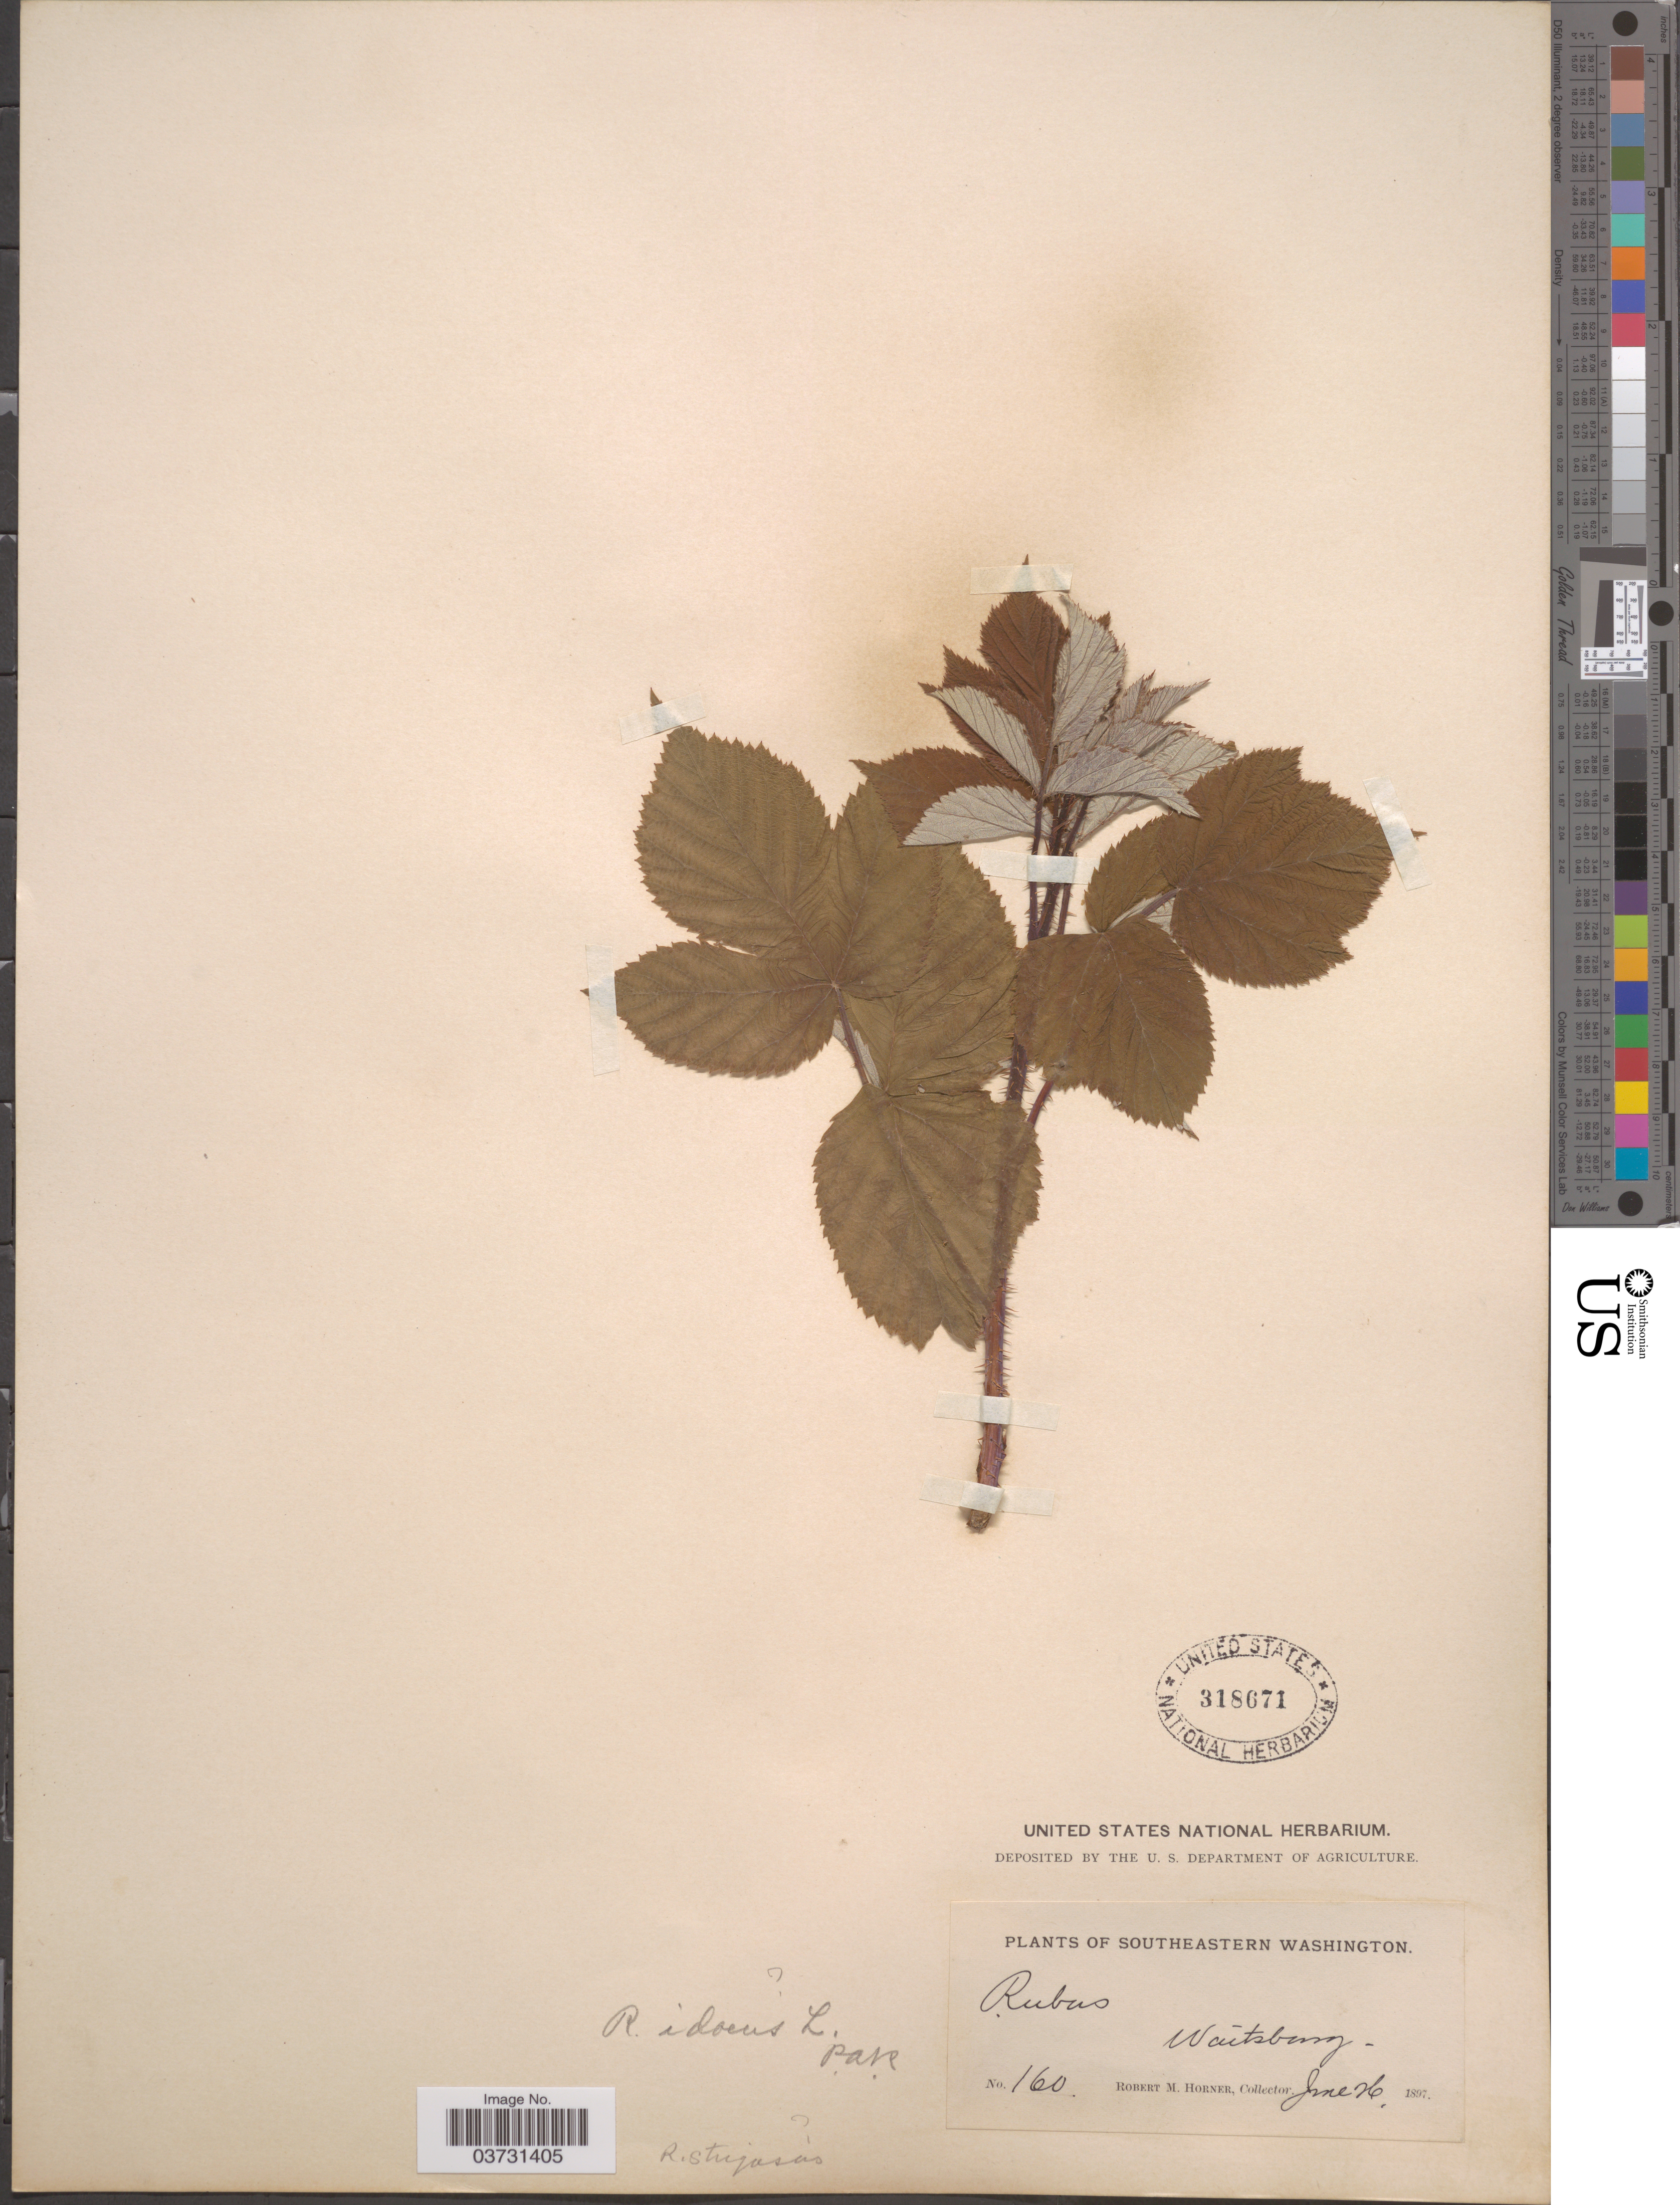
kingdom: Plantae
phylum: Tracheophyta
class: Magnoliopsida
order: Rosales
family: Rosaceae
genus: Rubus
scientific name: Rubus strigosus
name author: Michx.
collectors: R. Horner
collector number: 160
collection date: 1897-06-26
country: United States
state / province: Washington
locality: Southeastern Washington, Waitsburry.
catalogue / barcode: US 318671